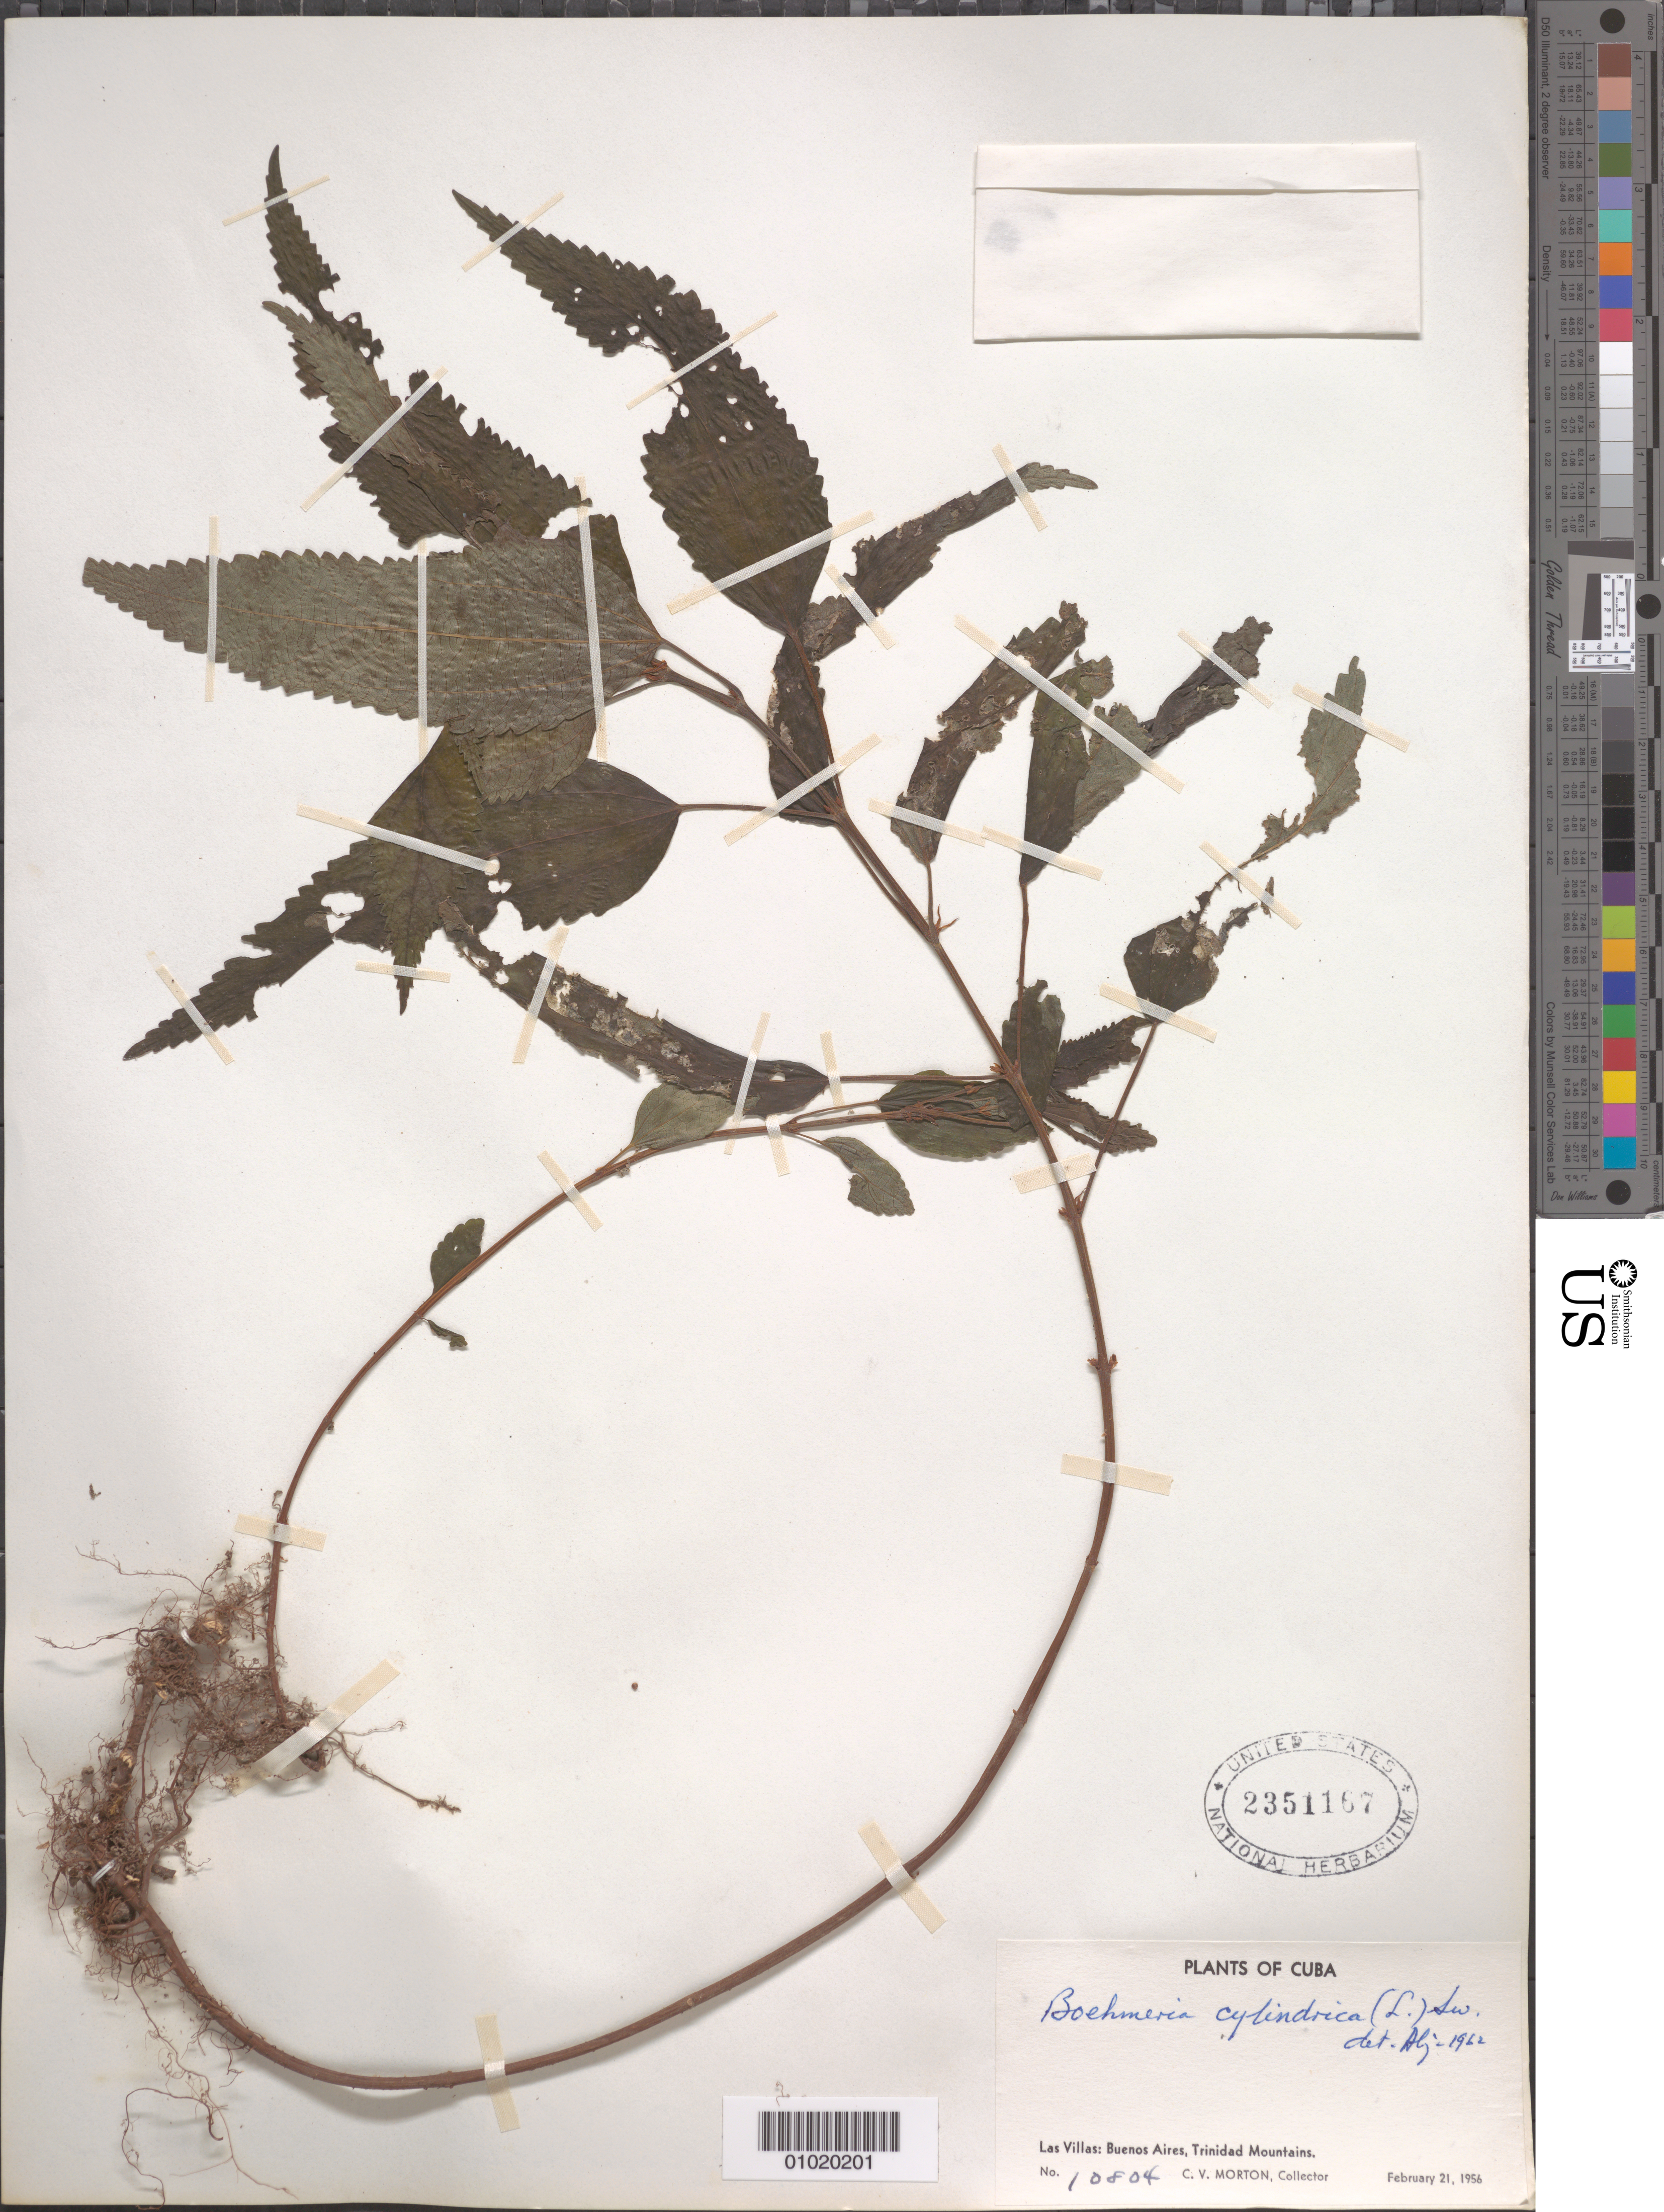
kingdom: Plantae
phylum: Tracheophyta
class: Magnoliopsida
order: Rosales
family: Urticaceae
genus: Boehmeria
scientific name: Boehmeria cylindrica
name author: (L.) Sw.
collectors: C. V. Morton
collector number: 10804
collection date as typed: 21 Feb 1956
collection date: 1956-02-21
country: Cuba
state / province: Las Villas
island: Cuba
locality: Buenos Aires, Trinidad Mountains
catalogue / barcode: US 2351167